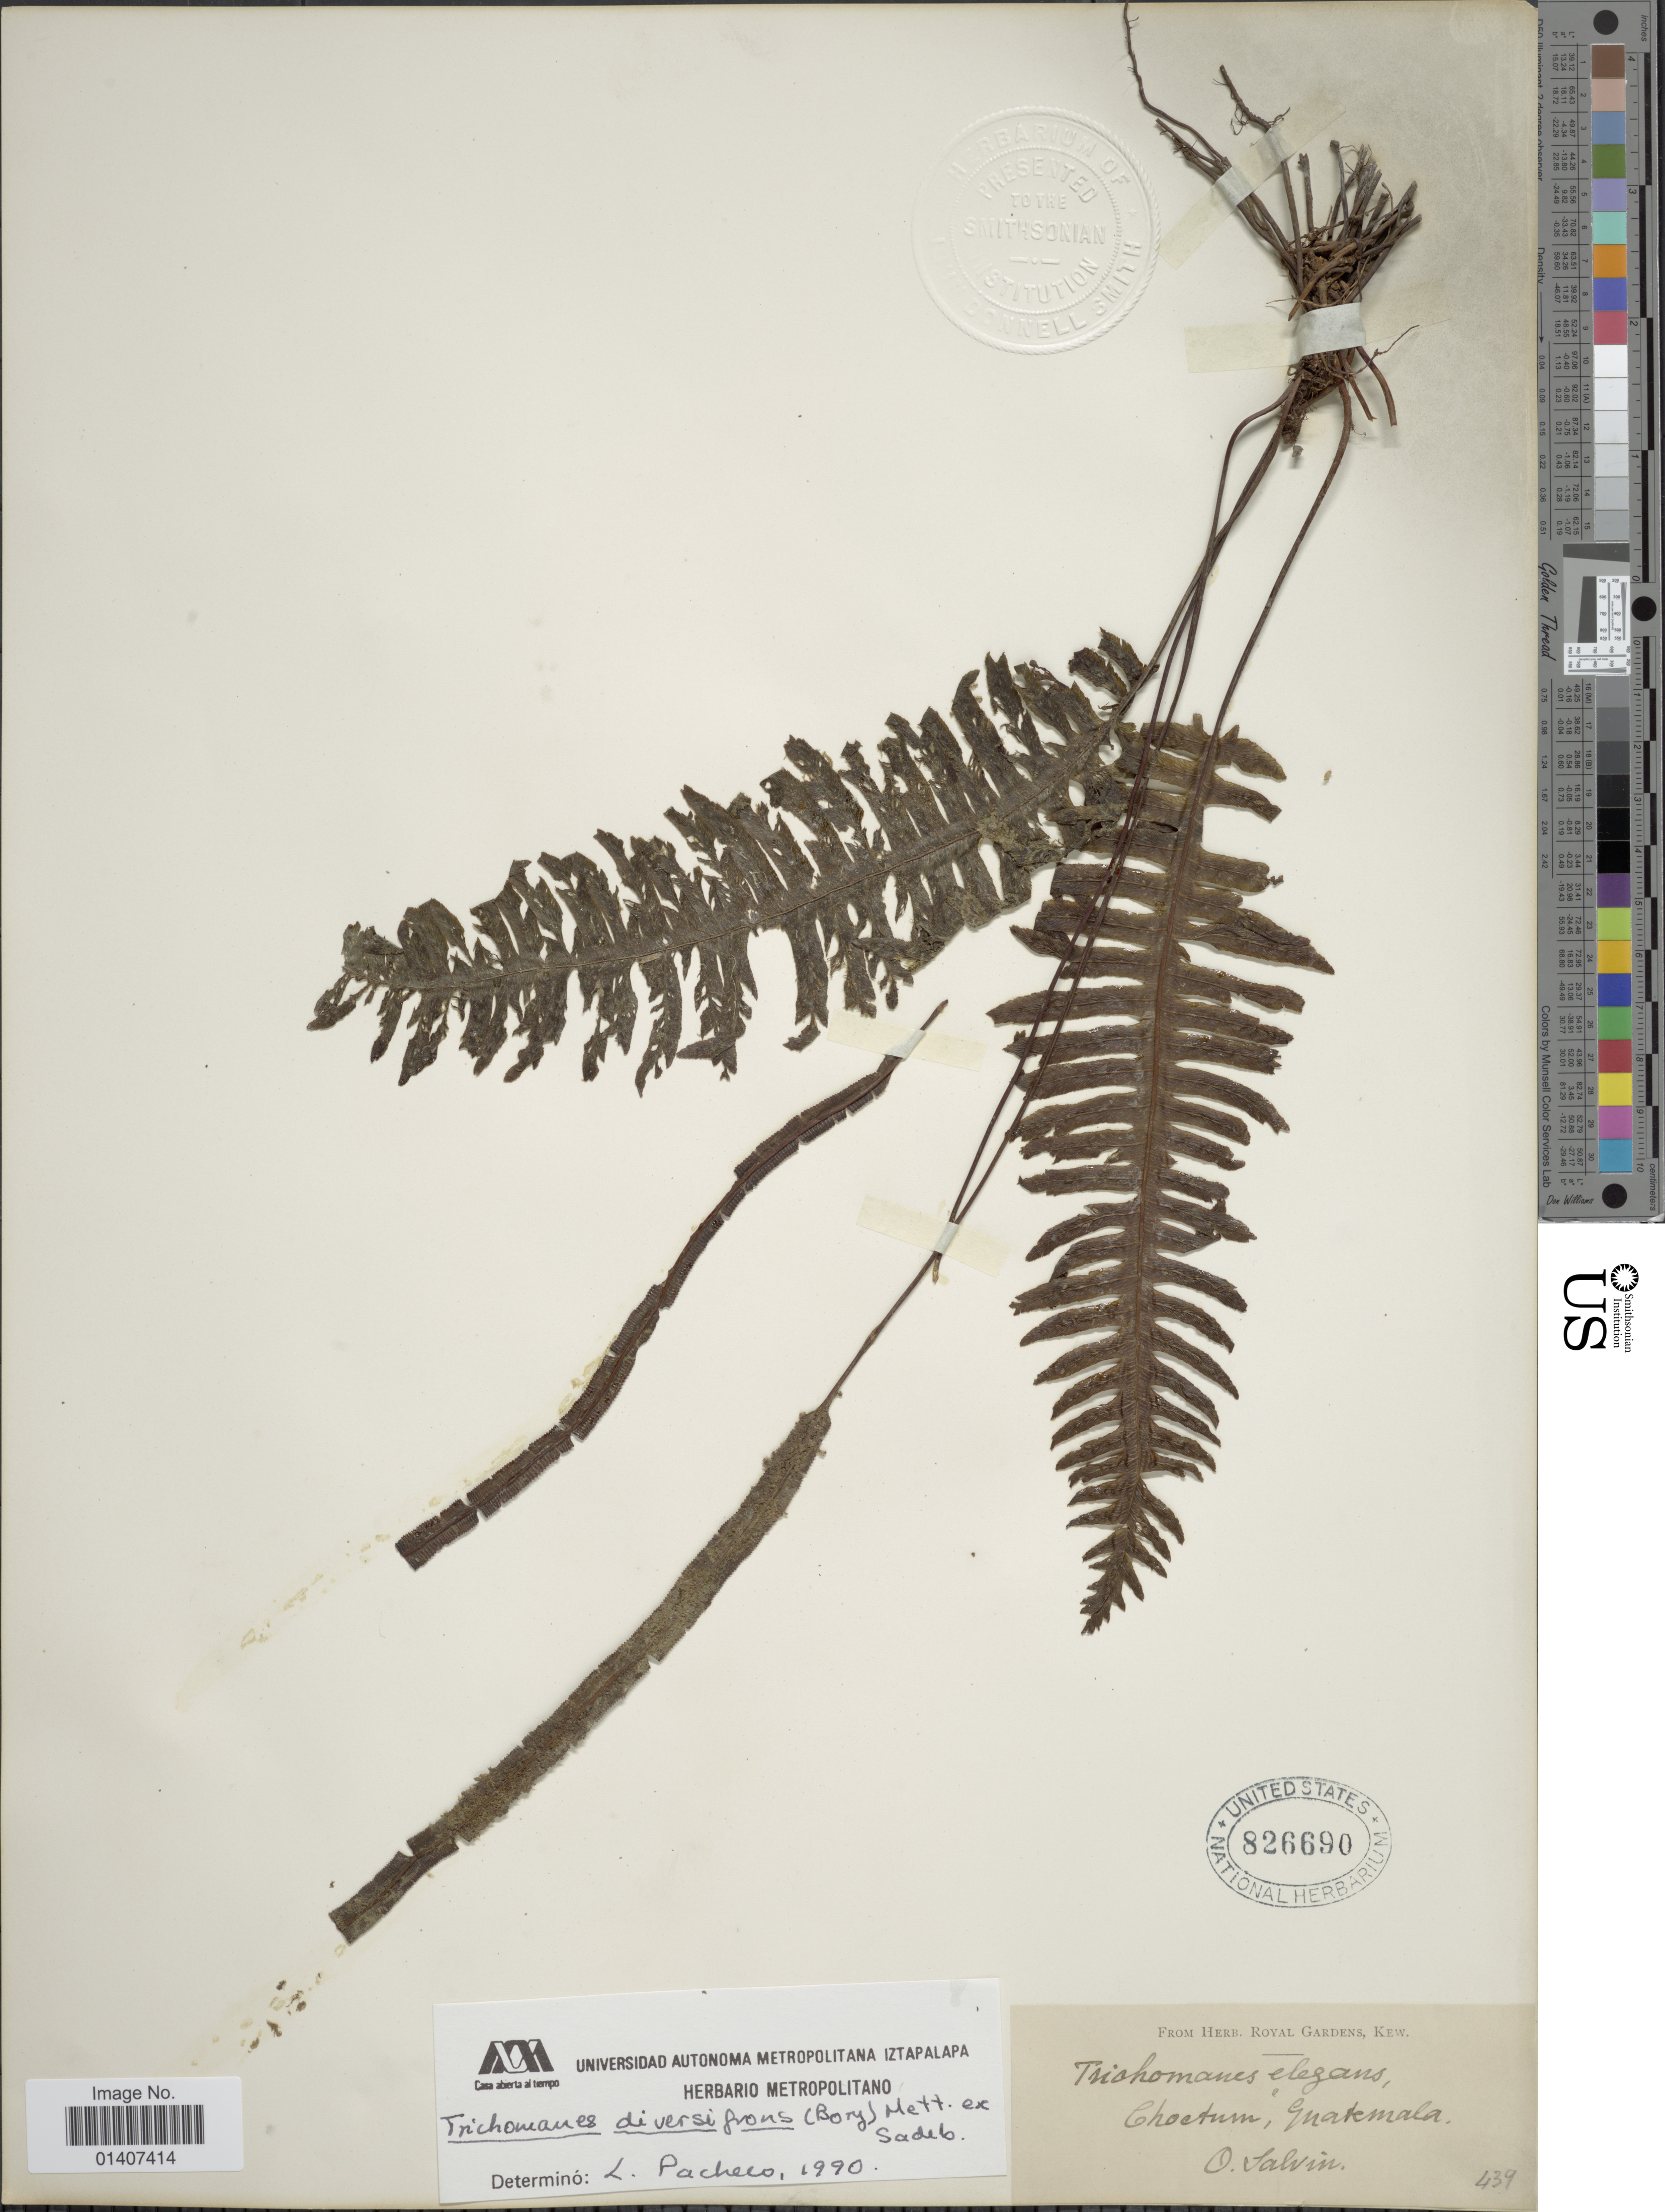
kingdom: Plantae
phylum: Tracheophyta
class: Polypodiopsida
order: Hymenophyllales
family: Hymenophyllaceae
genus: Trichomanes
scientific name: Trichomanes diversifrons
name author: (Bory) Mett. ex Sadeb.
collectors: O. Salvin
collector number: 439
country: Guatemala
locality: Choctum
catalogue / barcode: US 826690